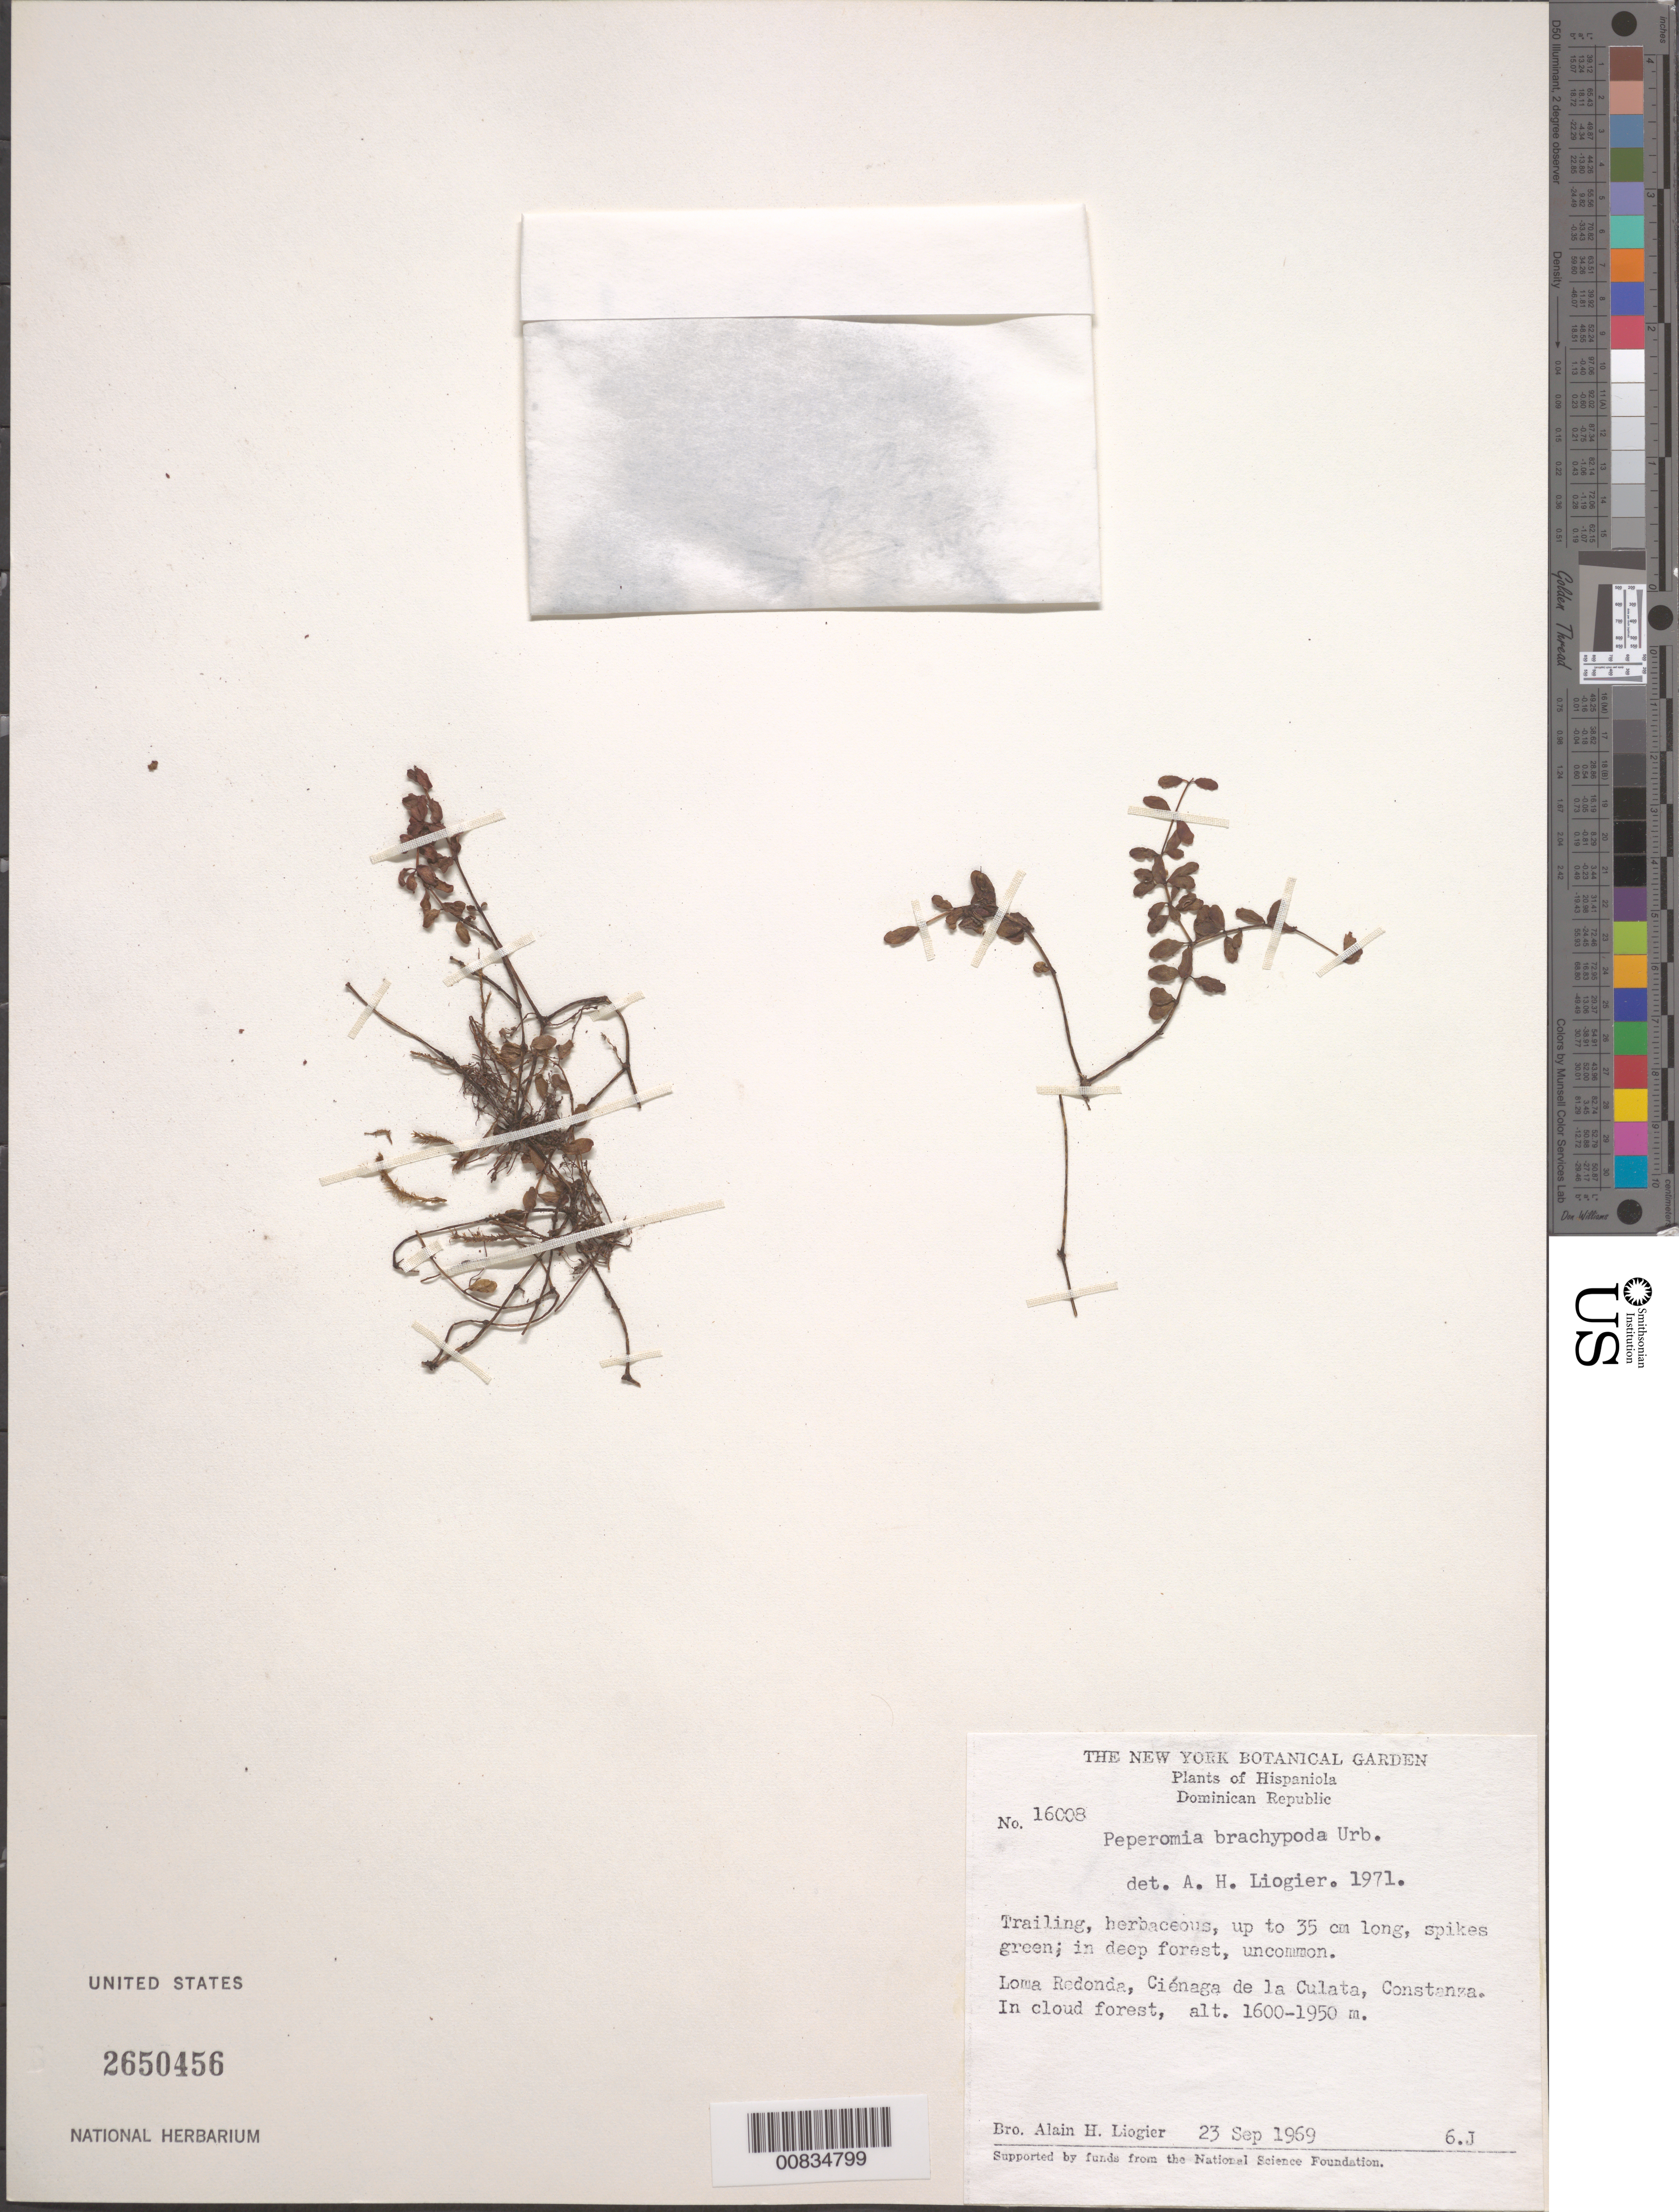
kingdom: Plantae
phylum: Tracheophyta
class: Magnoliopsida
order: Piperales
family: Piperaceae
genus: Peperomia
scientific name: Peperomia brachypoda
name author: Urb.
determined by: Liogier, Alain H.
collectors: A. H. Liogier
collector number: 16008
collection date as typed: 23 Sep 1969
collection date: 1969-09-23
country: Dominican Republic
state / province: La Vega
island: Hispaniola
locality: Loma Redonda, Ciénaga de la Culata, Constanza.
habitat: In deep forest. Cloud forest.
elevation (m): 1600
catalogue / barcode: US 2650456